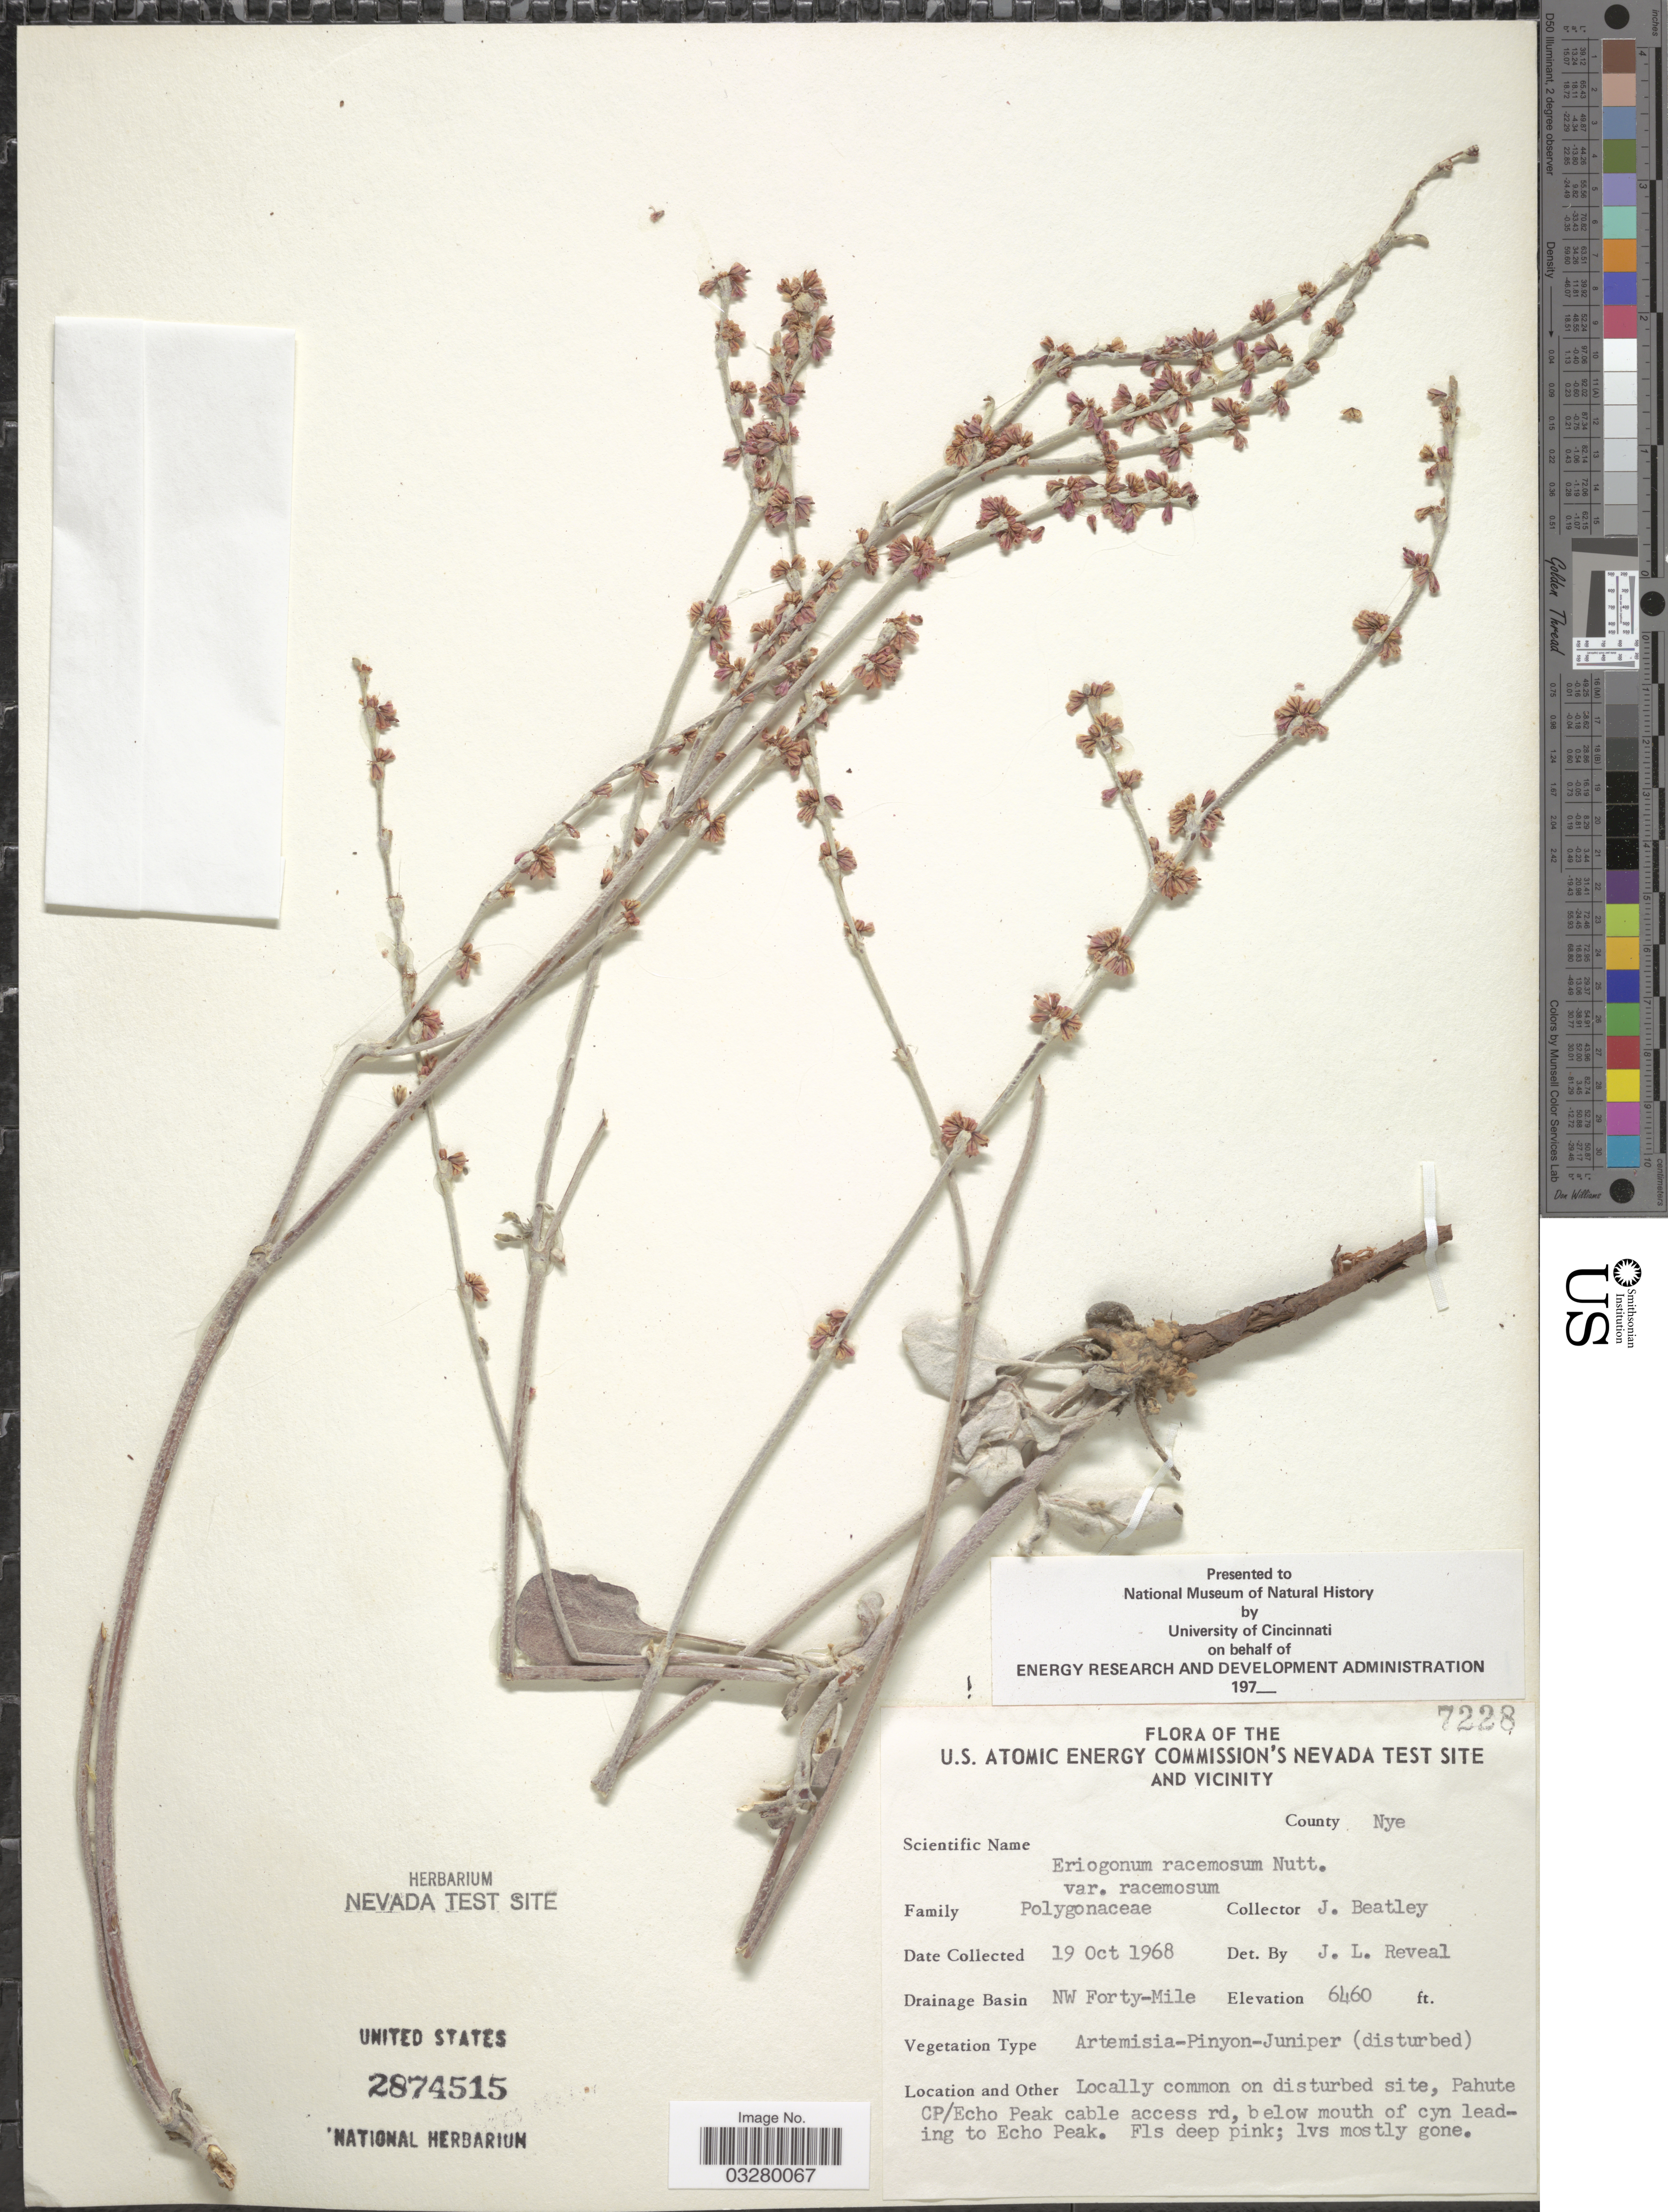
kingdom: Plantae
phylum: Tracheophyta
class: Magnoliopsida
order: Caryophyllales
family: Polygonaceae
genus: Eriogonum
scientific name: Eriogonum racemosum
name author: Nutt.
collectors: J. C. Beatley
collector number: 7228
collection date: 1968-10-19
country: United States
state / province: Nevada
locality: U.S. Atomic Energy Commission's Nevada Test Site and Vicinity, County Nye, Drainage Basin NW Forty-Mile, Pahute CP/Echo Peak cable access rd, below mouth of cyn leading to Echo Peak.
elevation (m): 1969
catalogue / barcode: US 2874515